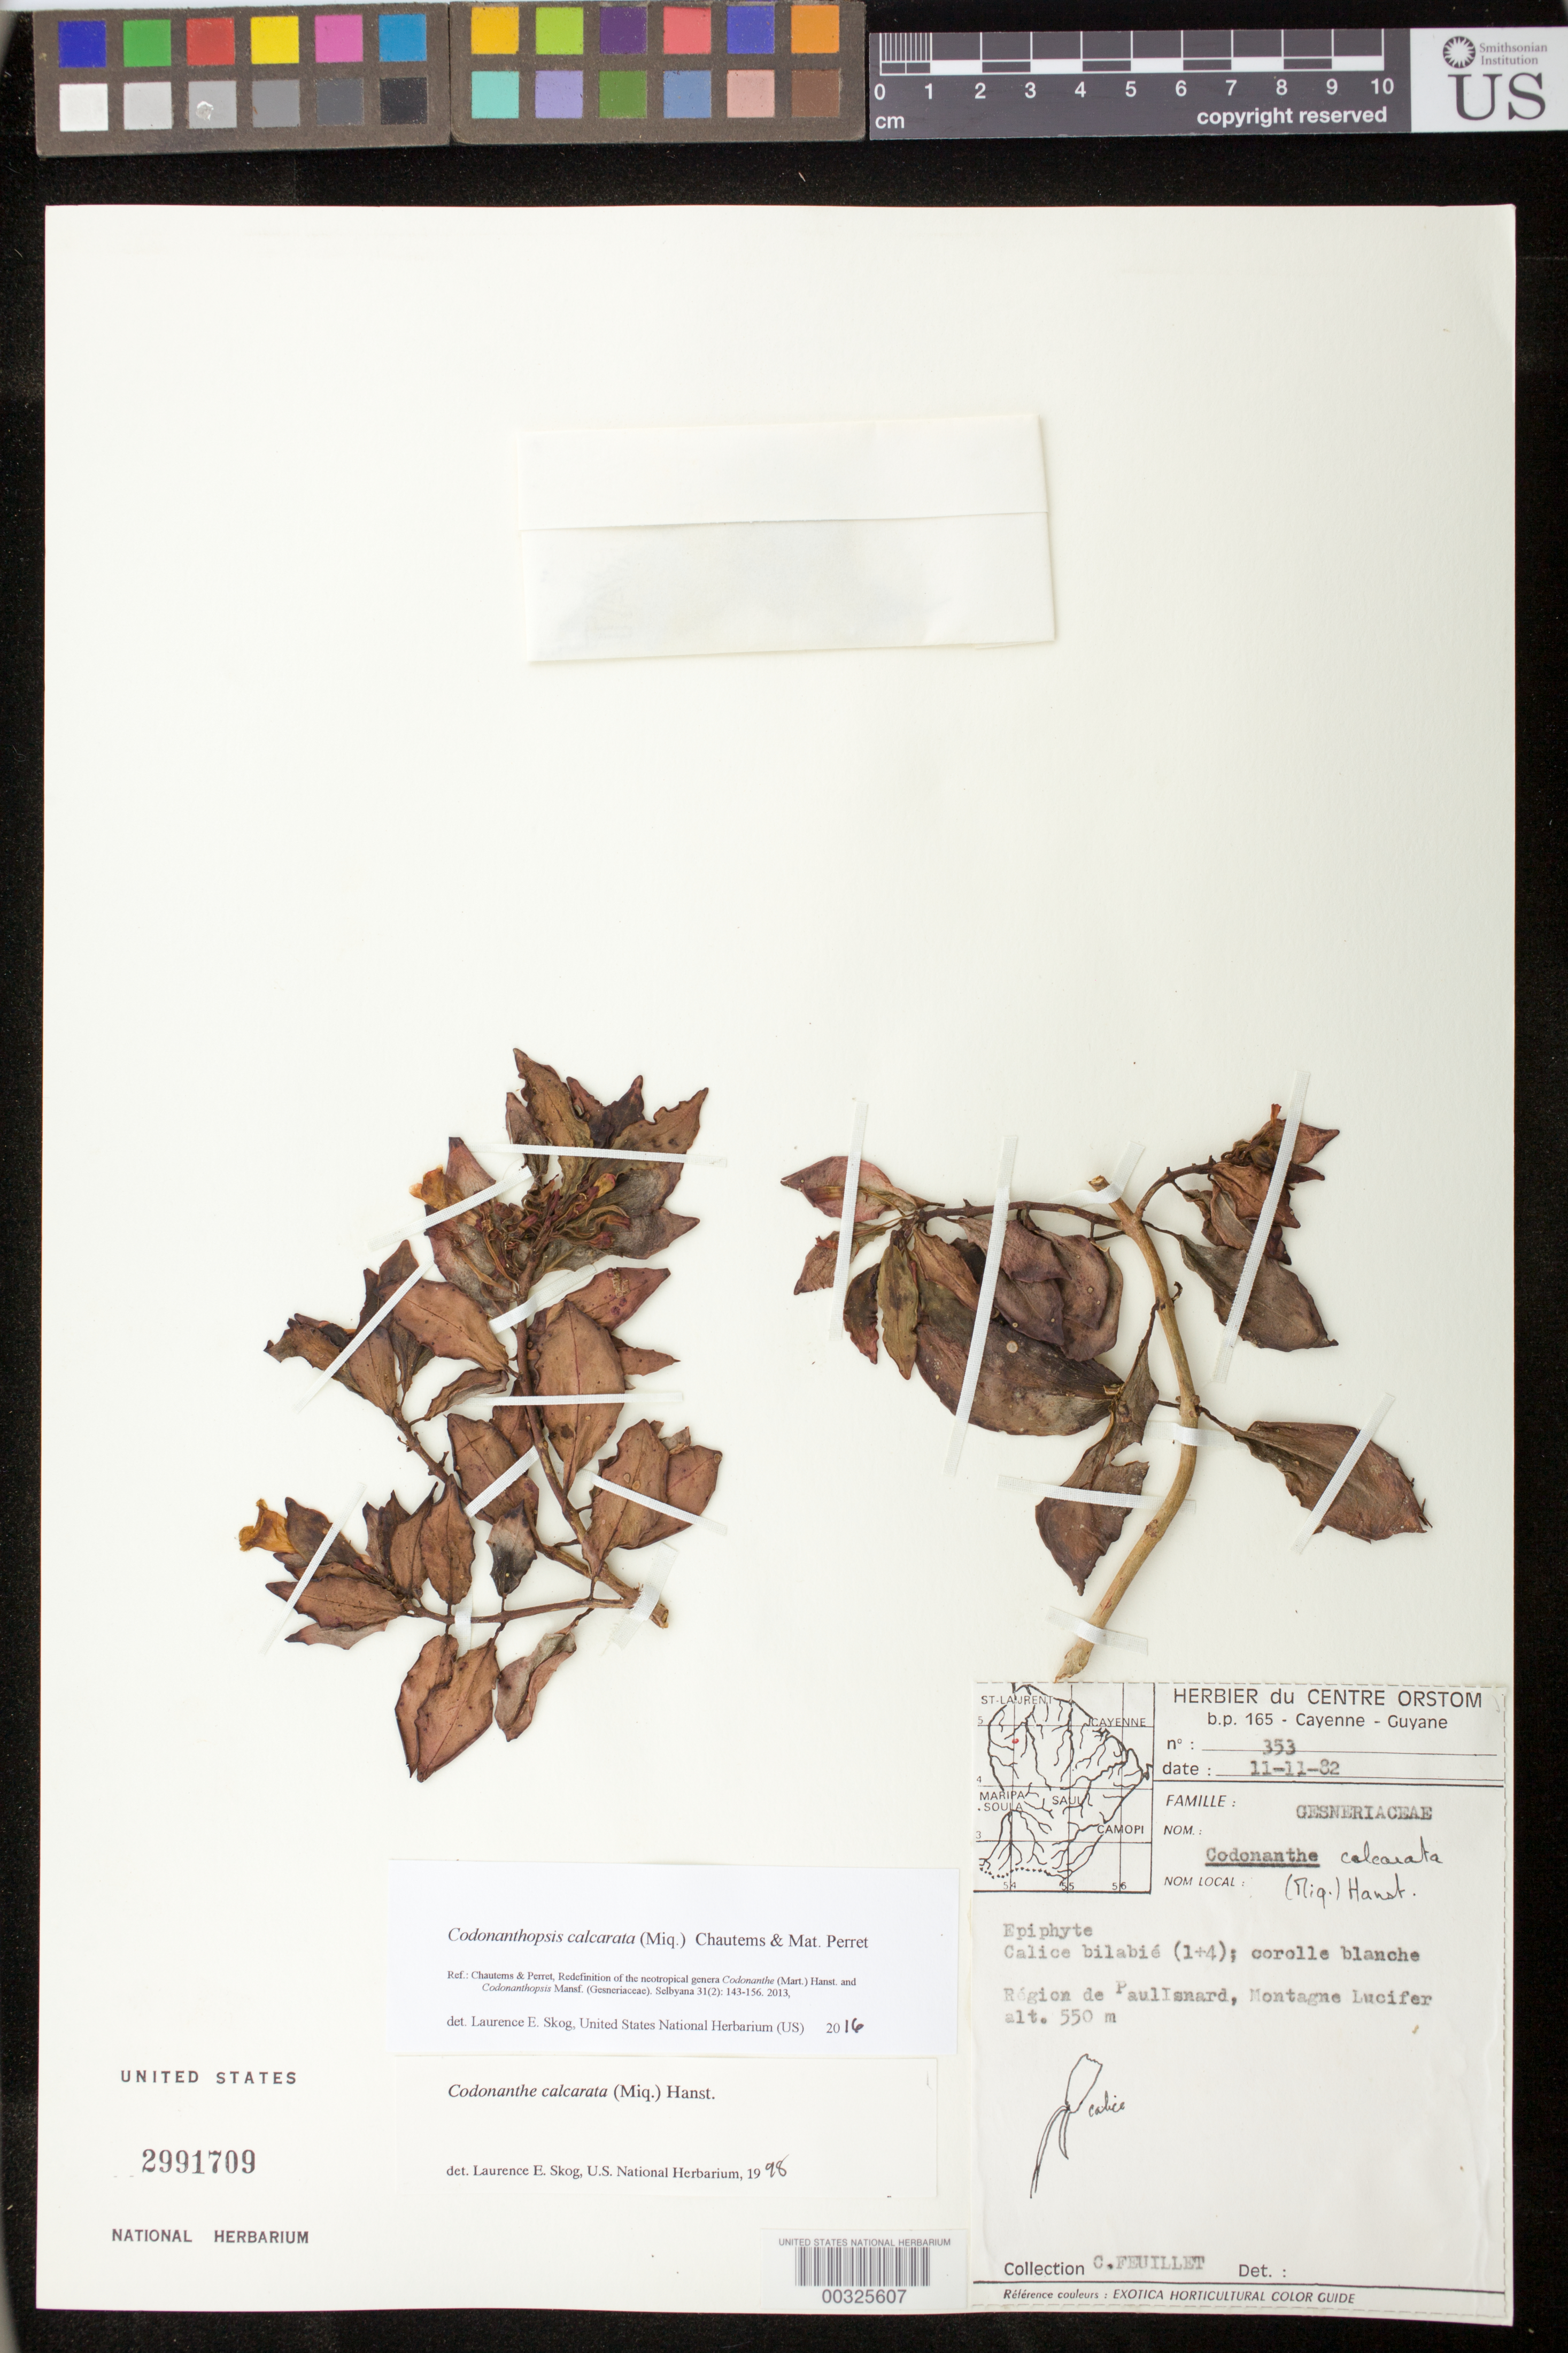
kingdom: Plantae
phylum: Tracheophyta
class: Magnoliopsida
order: Lamiales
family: Gesneriaceae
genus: Codonanthopsis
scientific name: Codonanthopsis calcarata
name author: (Miq.) Chautems & Mat.Perret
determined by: Skog, Laurence E.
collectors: C. Feuillet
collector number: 353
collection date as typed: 11 Nov 1982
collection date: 1982-11-11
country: French Guiana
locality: Région de Paul Isnard: Montagne Lucifer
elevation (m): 550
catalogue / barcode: US 2991709